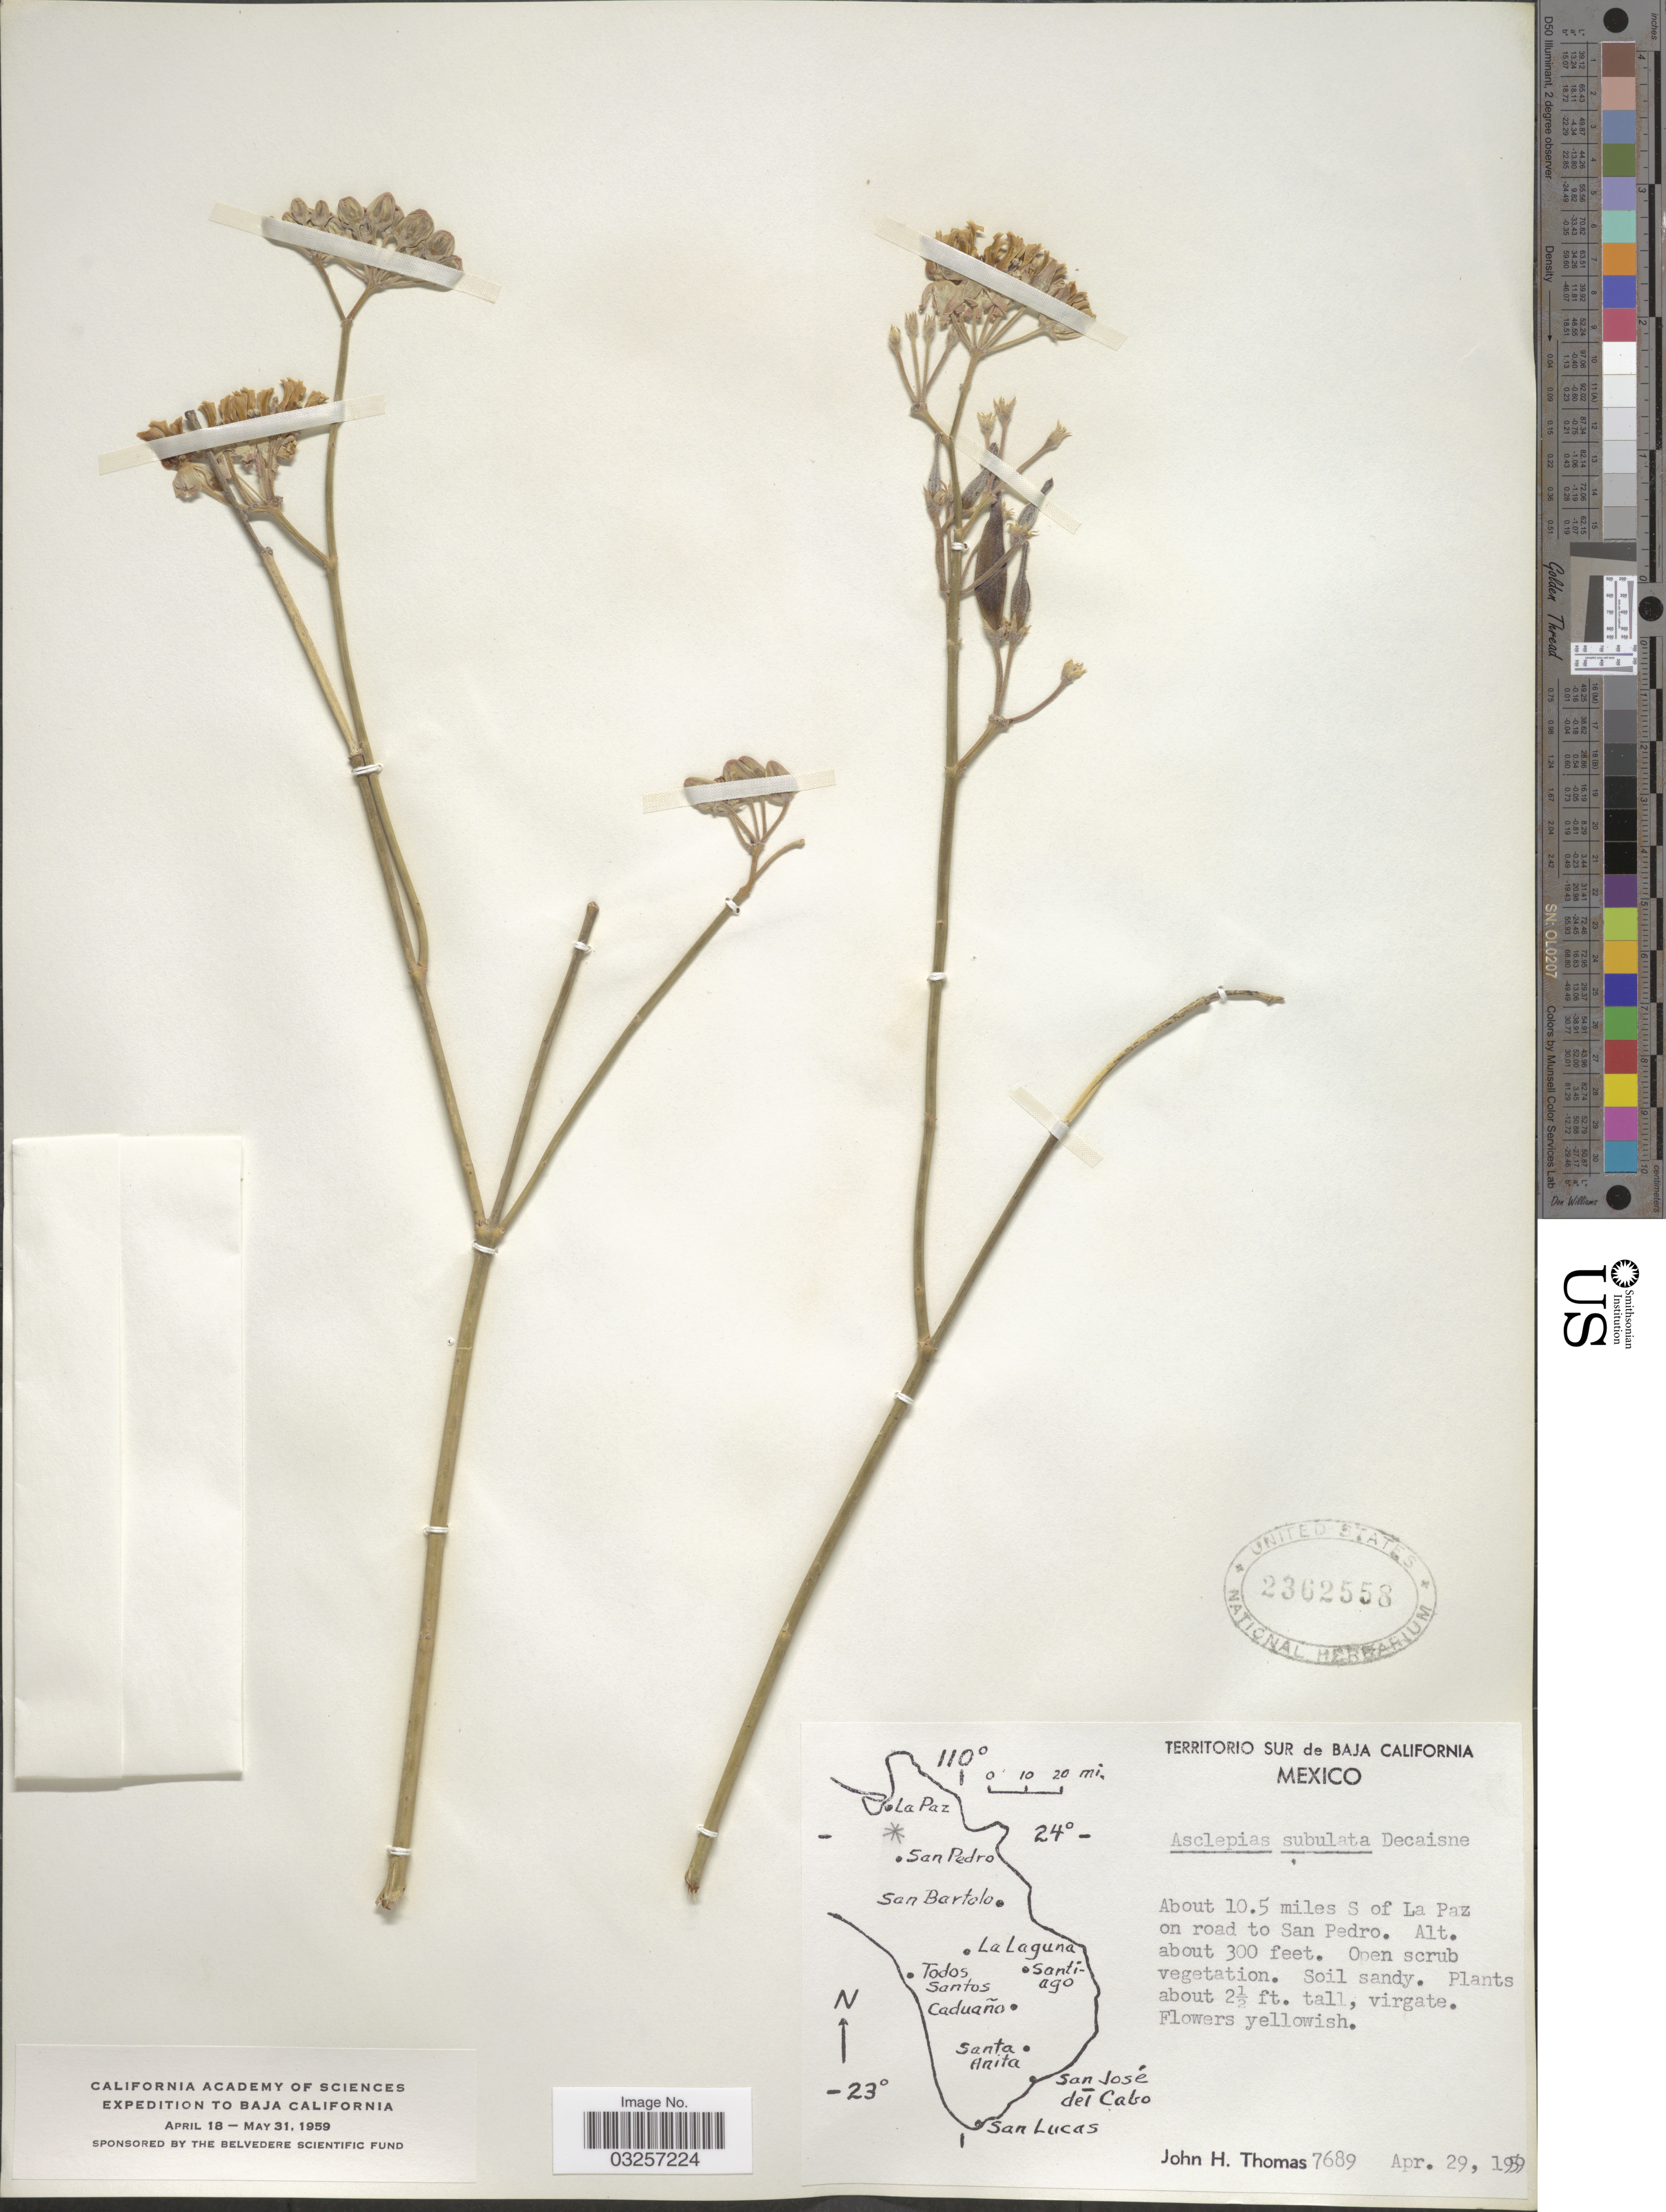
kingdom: Plantae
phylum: Tracheophyta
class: Magnoliopsida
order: Gentianales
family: Apocynaceae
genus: Asclepias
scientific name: Asclepias subulata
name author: Decne.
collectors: J. H. Thomas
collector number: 7689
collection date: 1939-04-29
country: Mexico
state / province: Baja California Sur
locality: Territorio Sur de Baja California. About 10.5 miles s of La Paz on road to San Pedro.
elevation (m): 91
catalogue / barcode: US 2362558